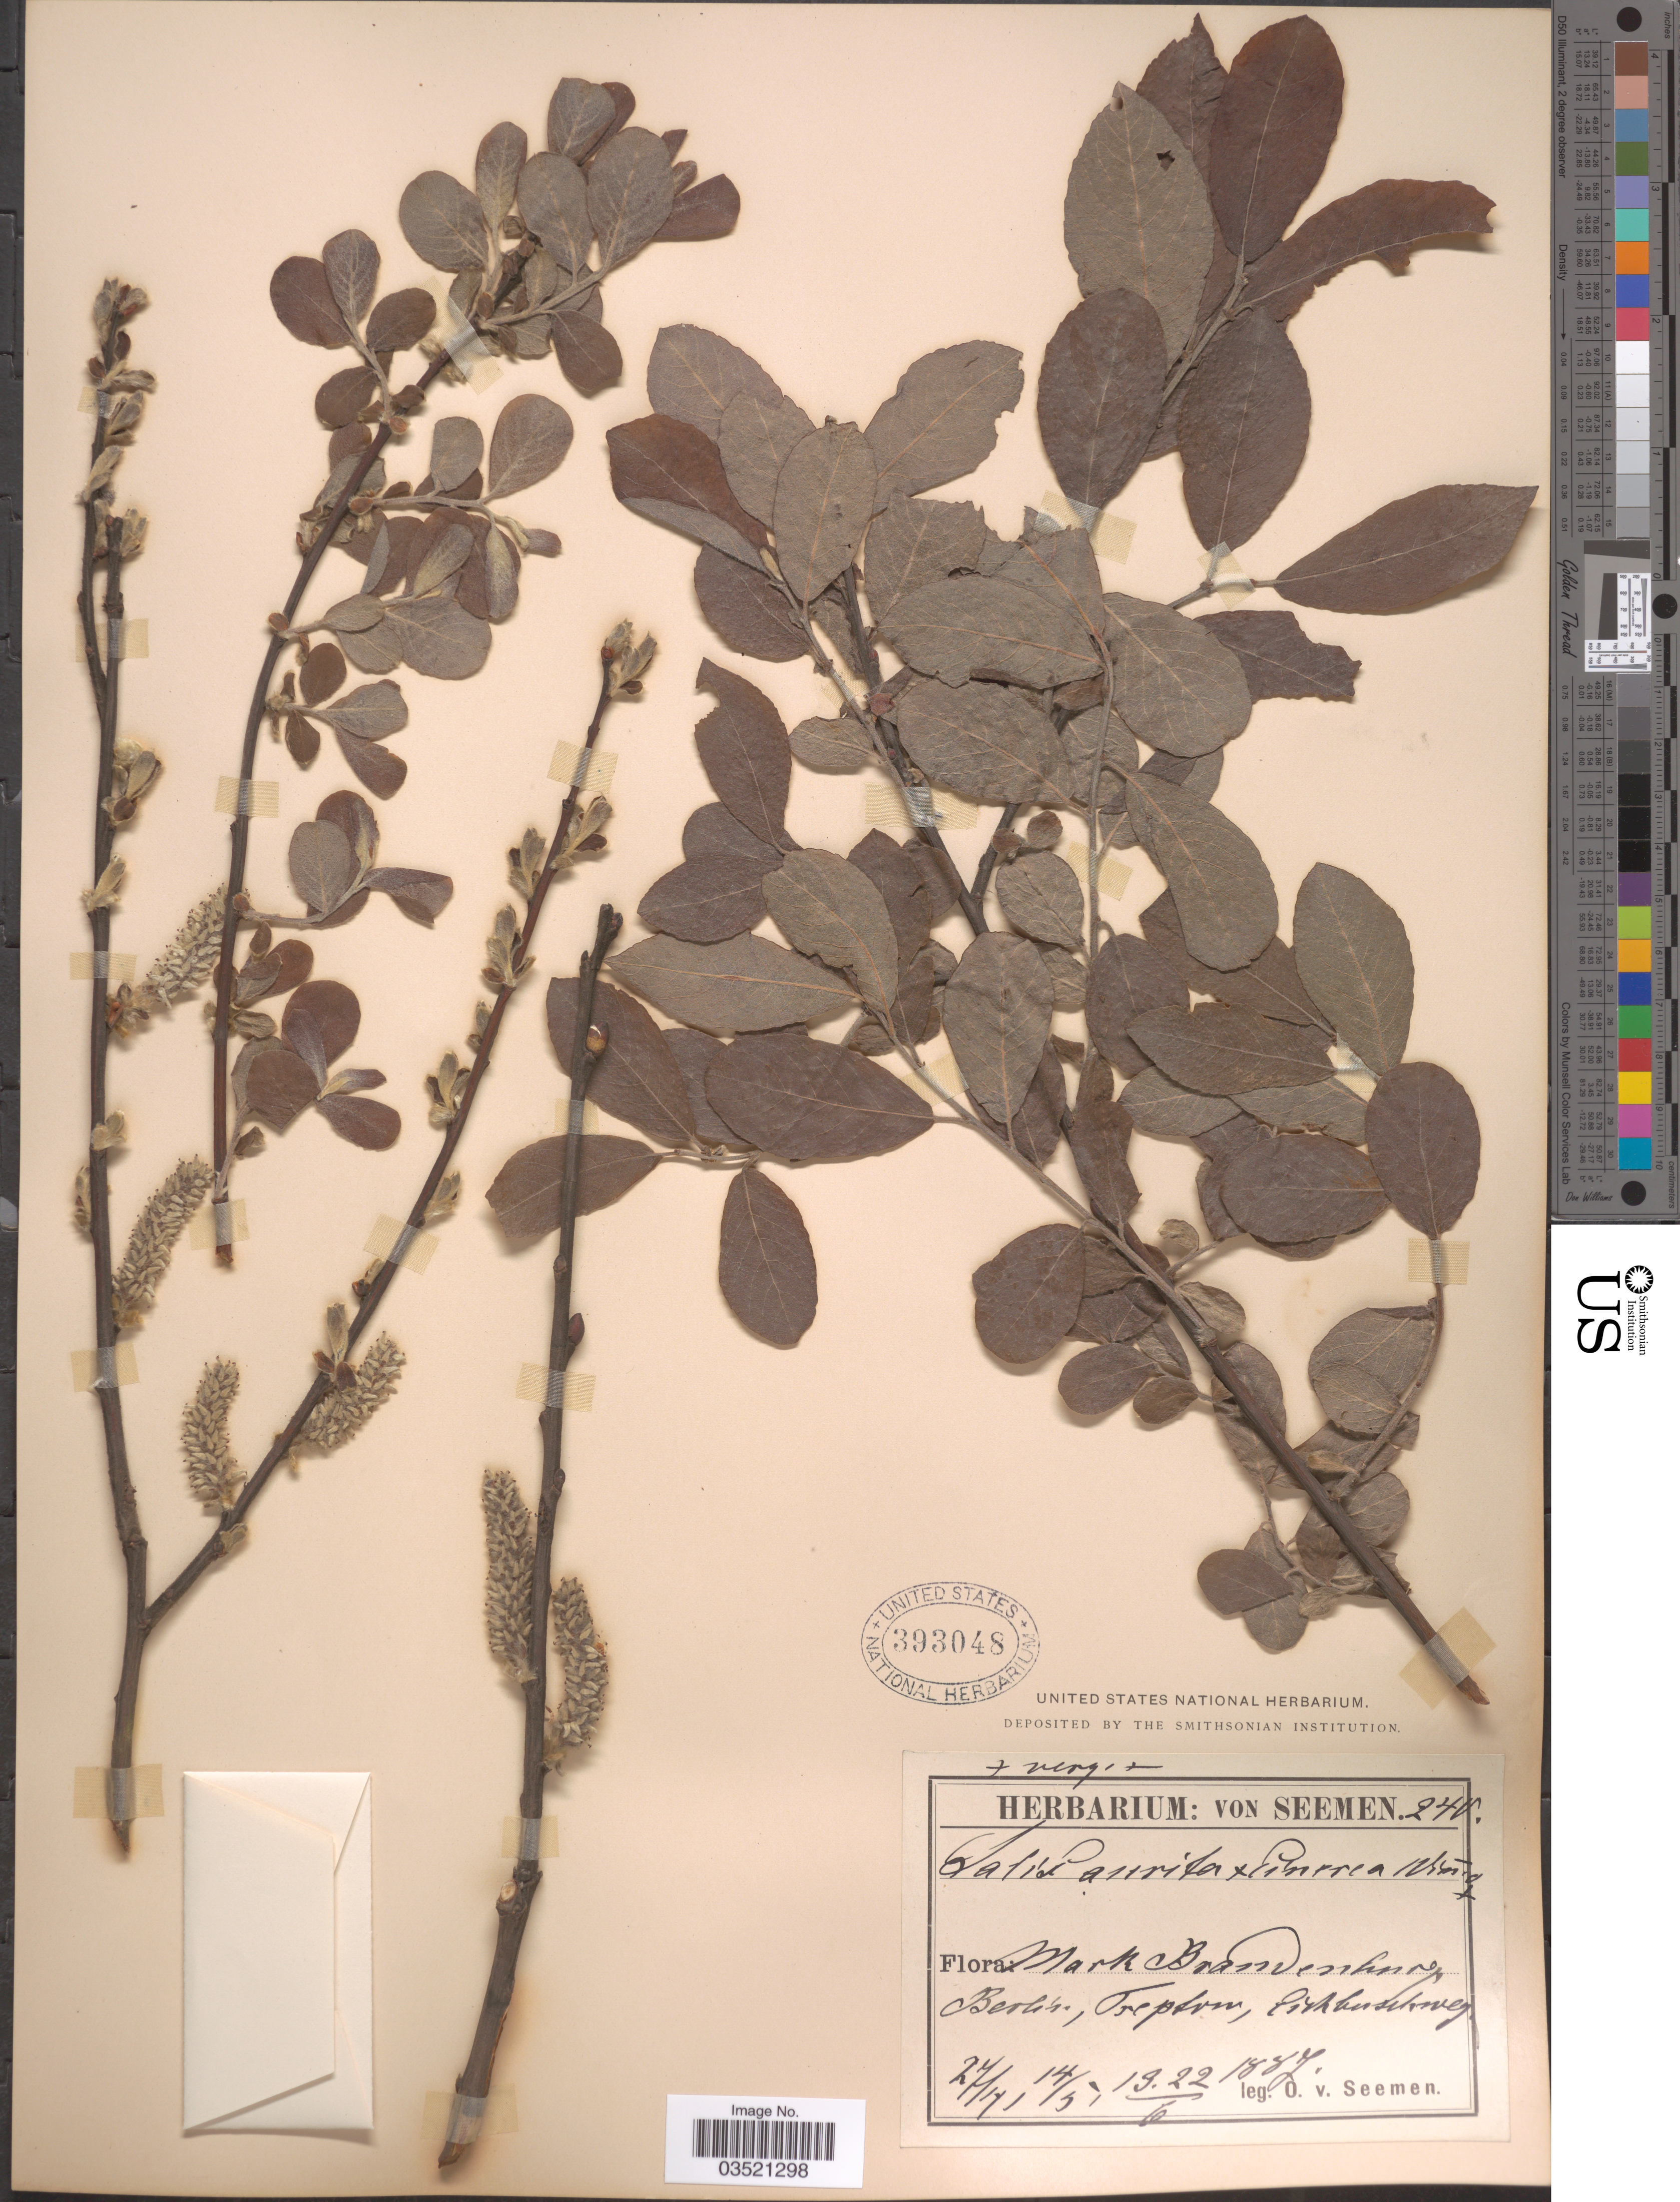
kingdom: Plantae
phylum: Tracheophyta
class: Magnoliopsida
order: Malpighiales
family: Salicaceae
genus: Salix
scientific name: Salix aurita x S. cinerea L.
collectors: K. O. von Seemen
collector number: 240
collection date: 1887-04-27/1887-06-22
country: Germany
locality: Mark Brandenburg, Berlin, Treptow, Eichbuschweg.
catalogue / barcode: US 393048